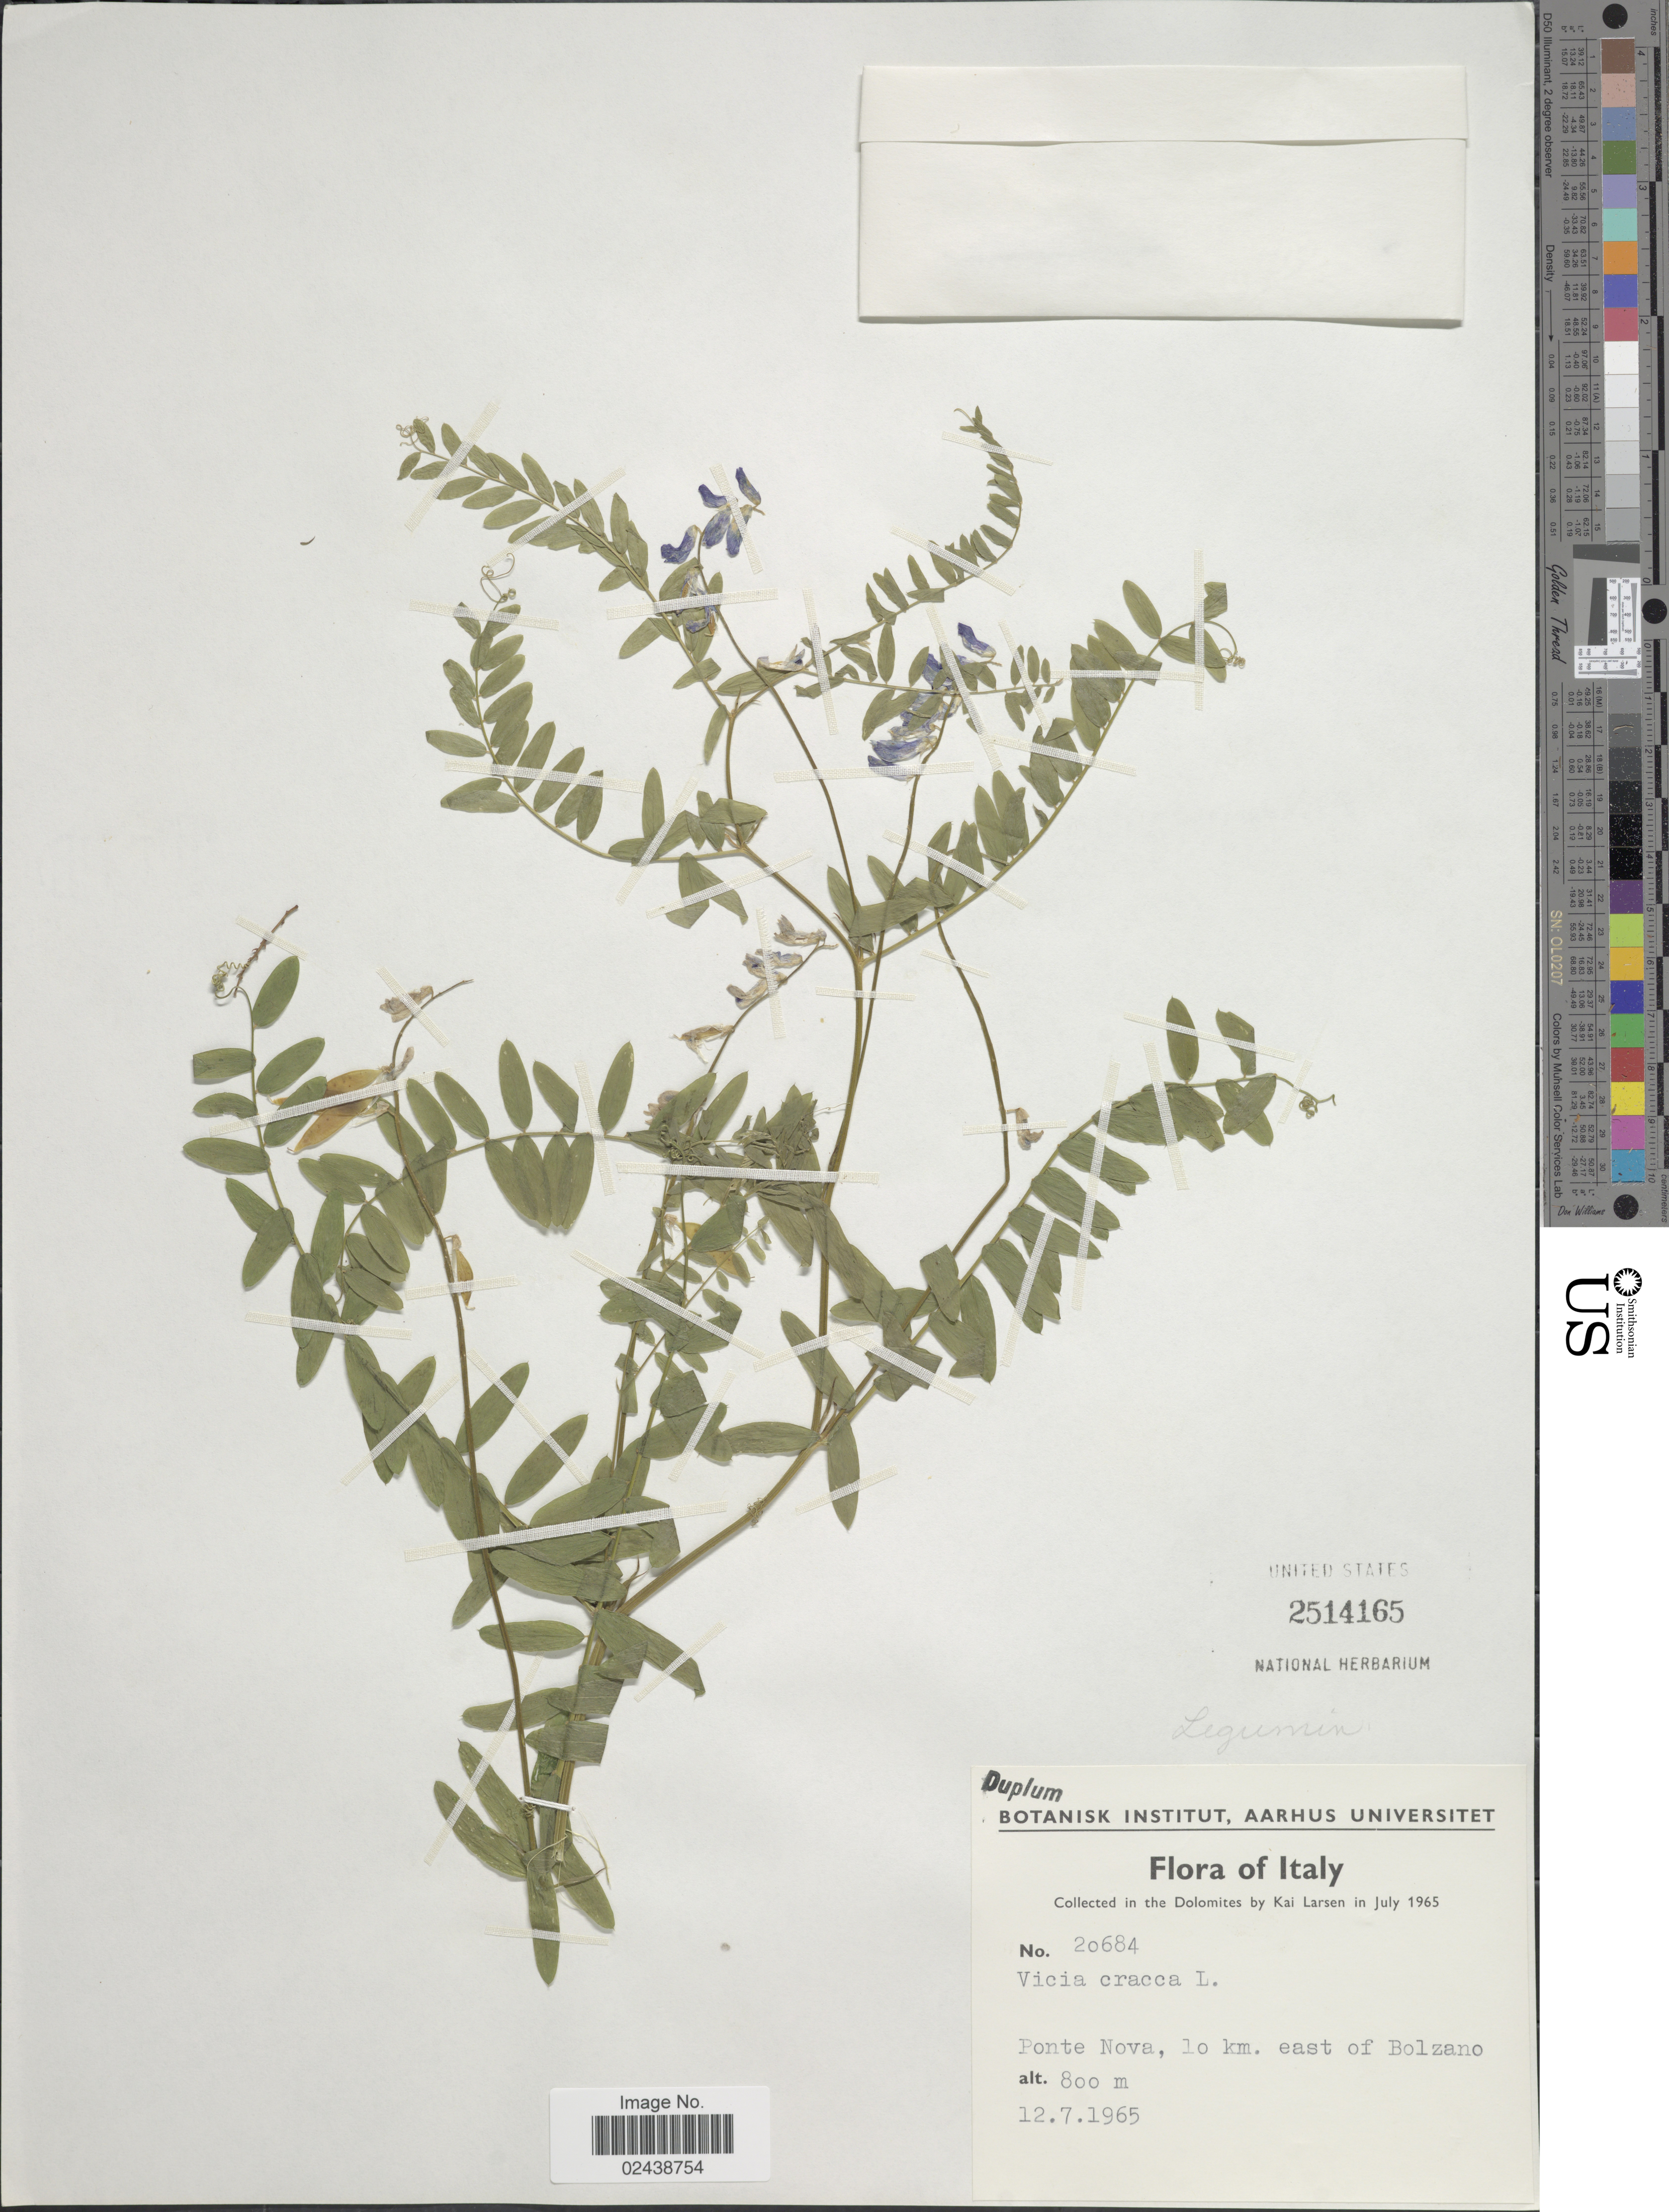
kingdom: Plantae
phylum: Tracheophyta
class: Magnoliopsida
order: Fabales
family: Fabaceae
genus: Vicia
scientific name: Vicia cracca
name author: L.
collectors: K. Larsen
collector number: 20684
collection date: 1965-07-12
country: Italy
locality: Dolomites, Ponte Nova, 10 km. east of Bolzano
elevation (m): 800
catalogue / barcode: US 2514165